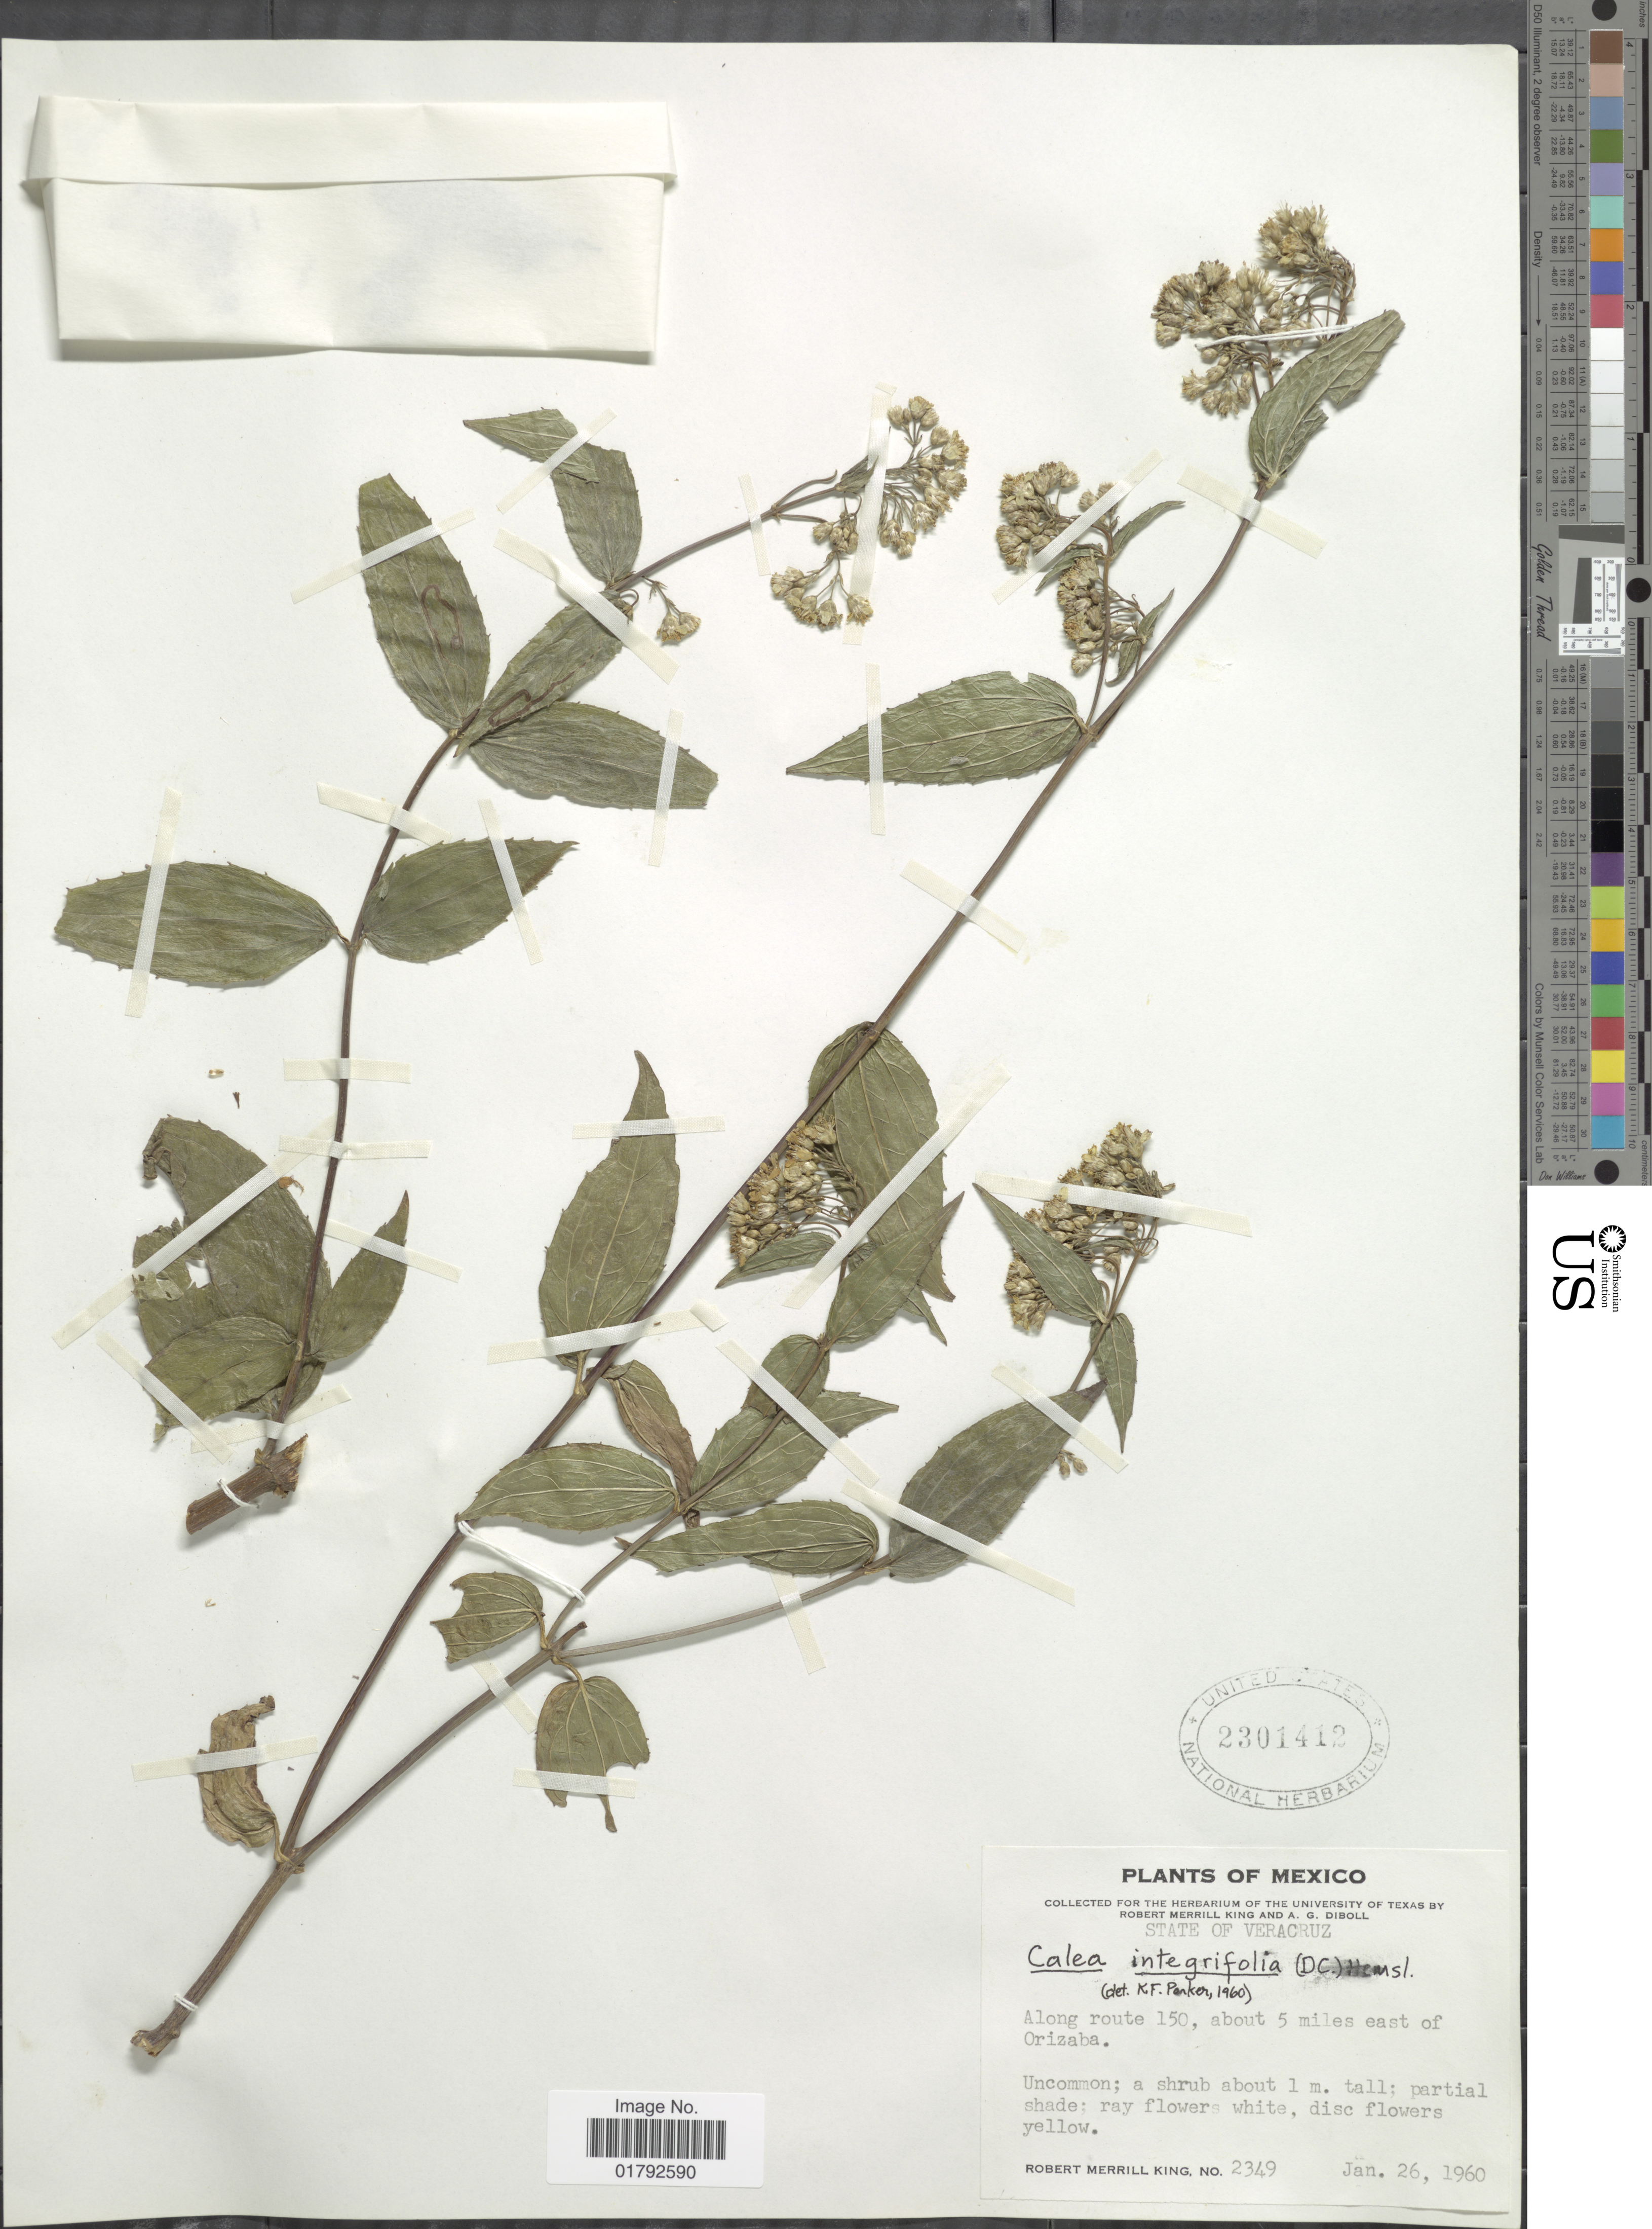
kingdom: Plantae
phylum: Tracheophyta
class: Magnoliopsida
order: Asterales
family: Asteraceae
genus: Alloispermum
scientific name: Alloispermum integrifolium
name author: (DC.) H. Rob.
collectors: R. M. King & A. Diboll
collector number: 2349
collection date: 1960-01-26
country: Mexico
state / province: Veracruz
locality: Vera Cruz, along route 150, about 5 miles east of Orizaba.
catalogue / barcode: US 2301412